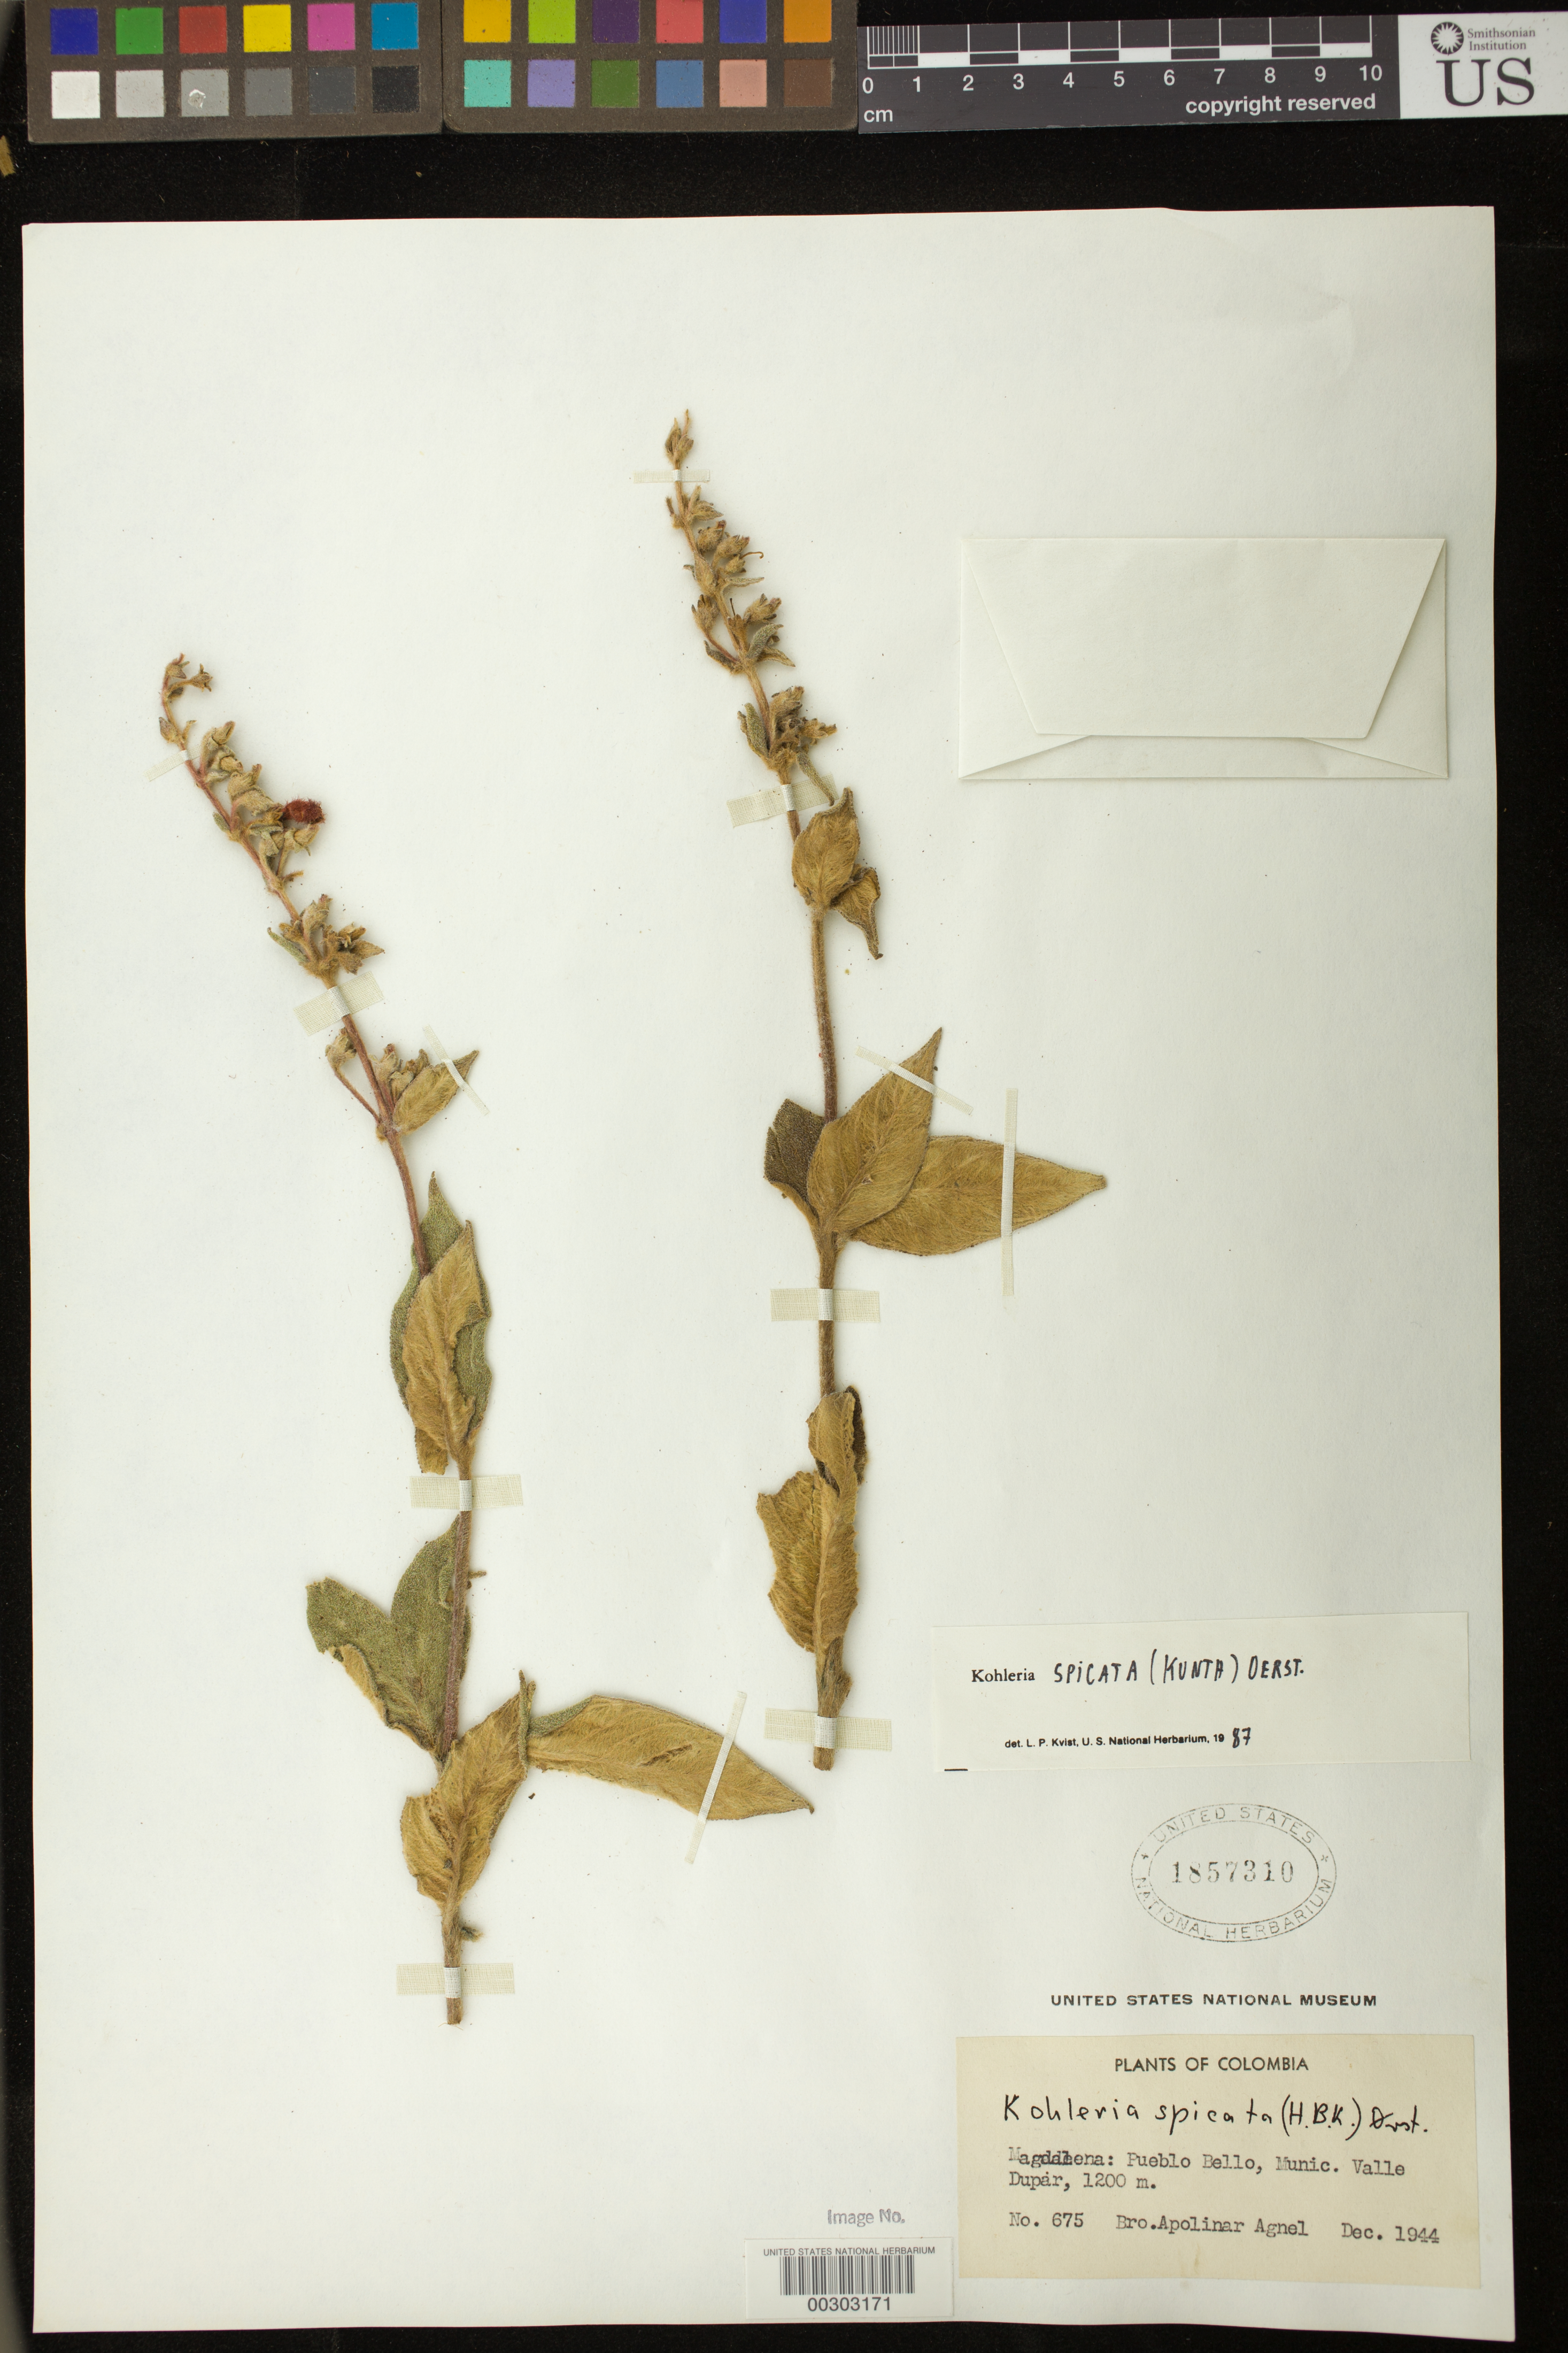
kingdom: Plantae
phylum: Tracheophyta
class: Magnoliopsida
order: Lamiales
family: Gesneriaceae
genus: Kohleria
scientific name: Kohleria spicata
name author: (Kunth) Oerst.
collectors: A. Agnel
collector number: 675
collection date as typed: Dec 1944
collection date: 1944-12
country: Colombia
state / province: Magdalena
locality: Pueblo Bello, Mun. Valle Dupar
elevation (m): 1200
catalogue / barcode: US 1857310